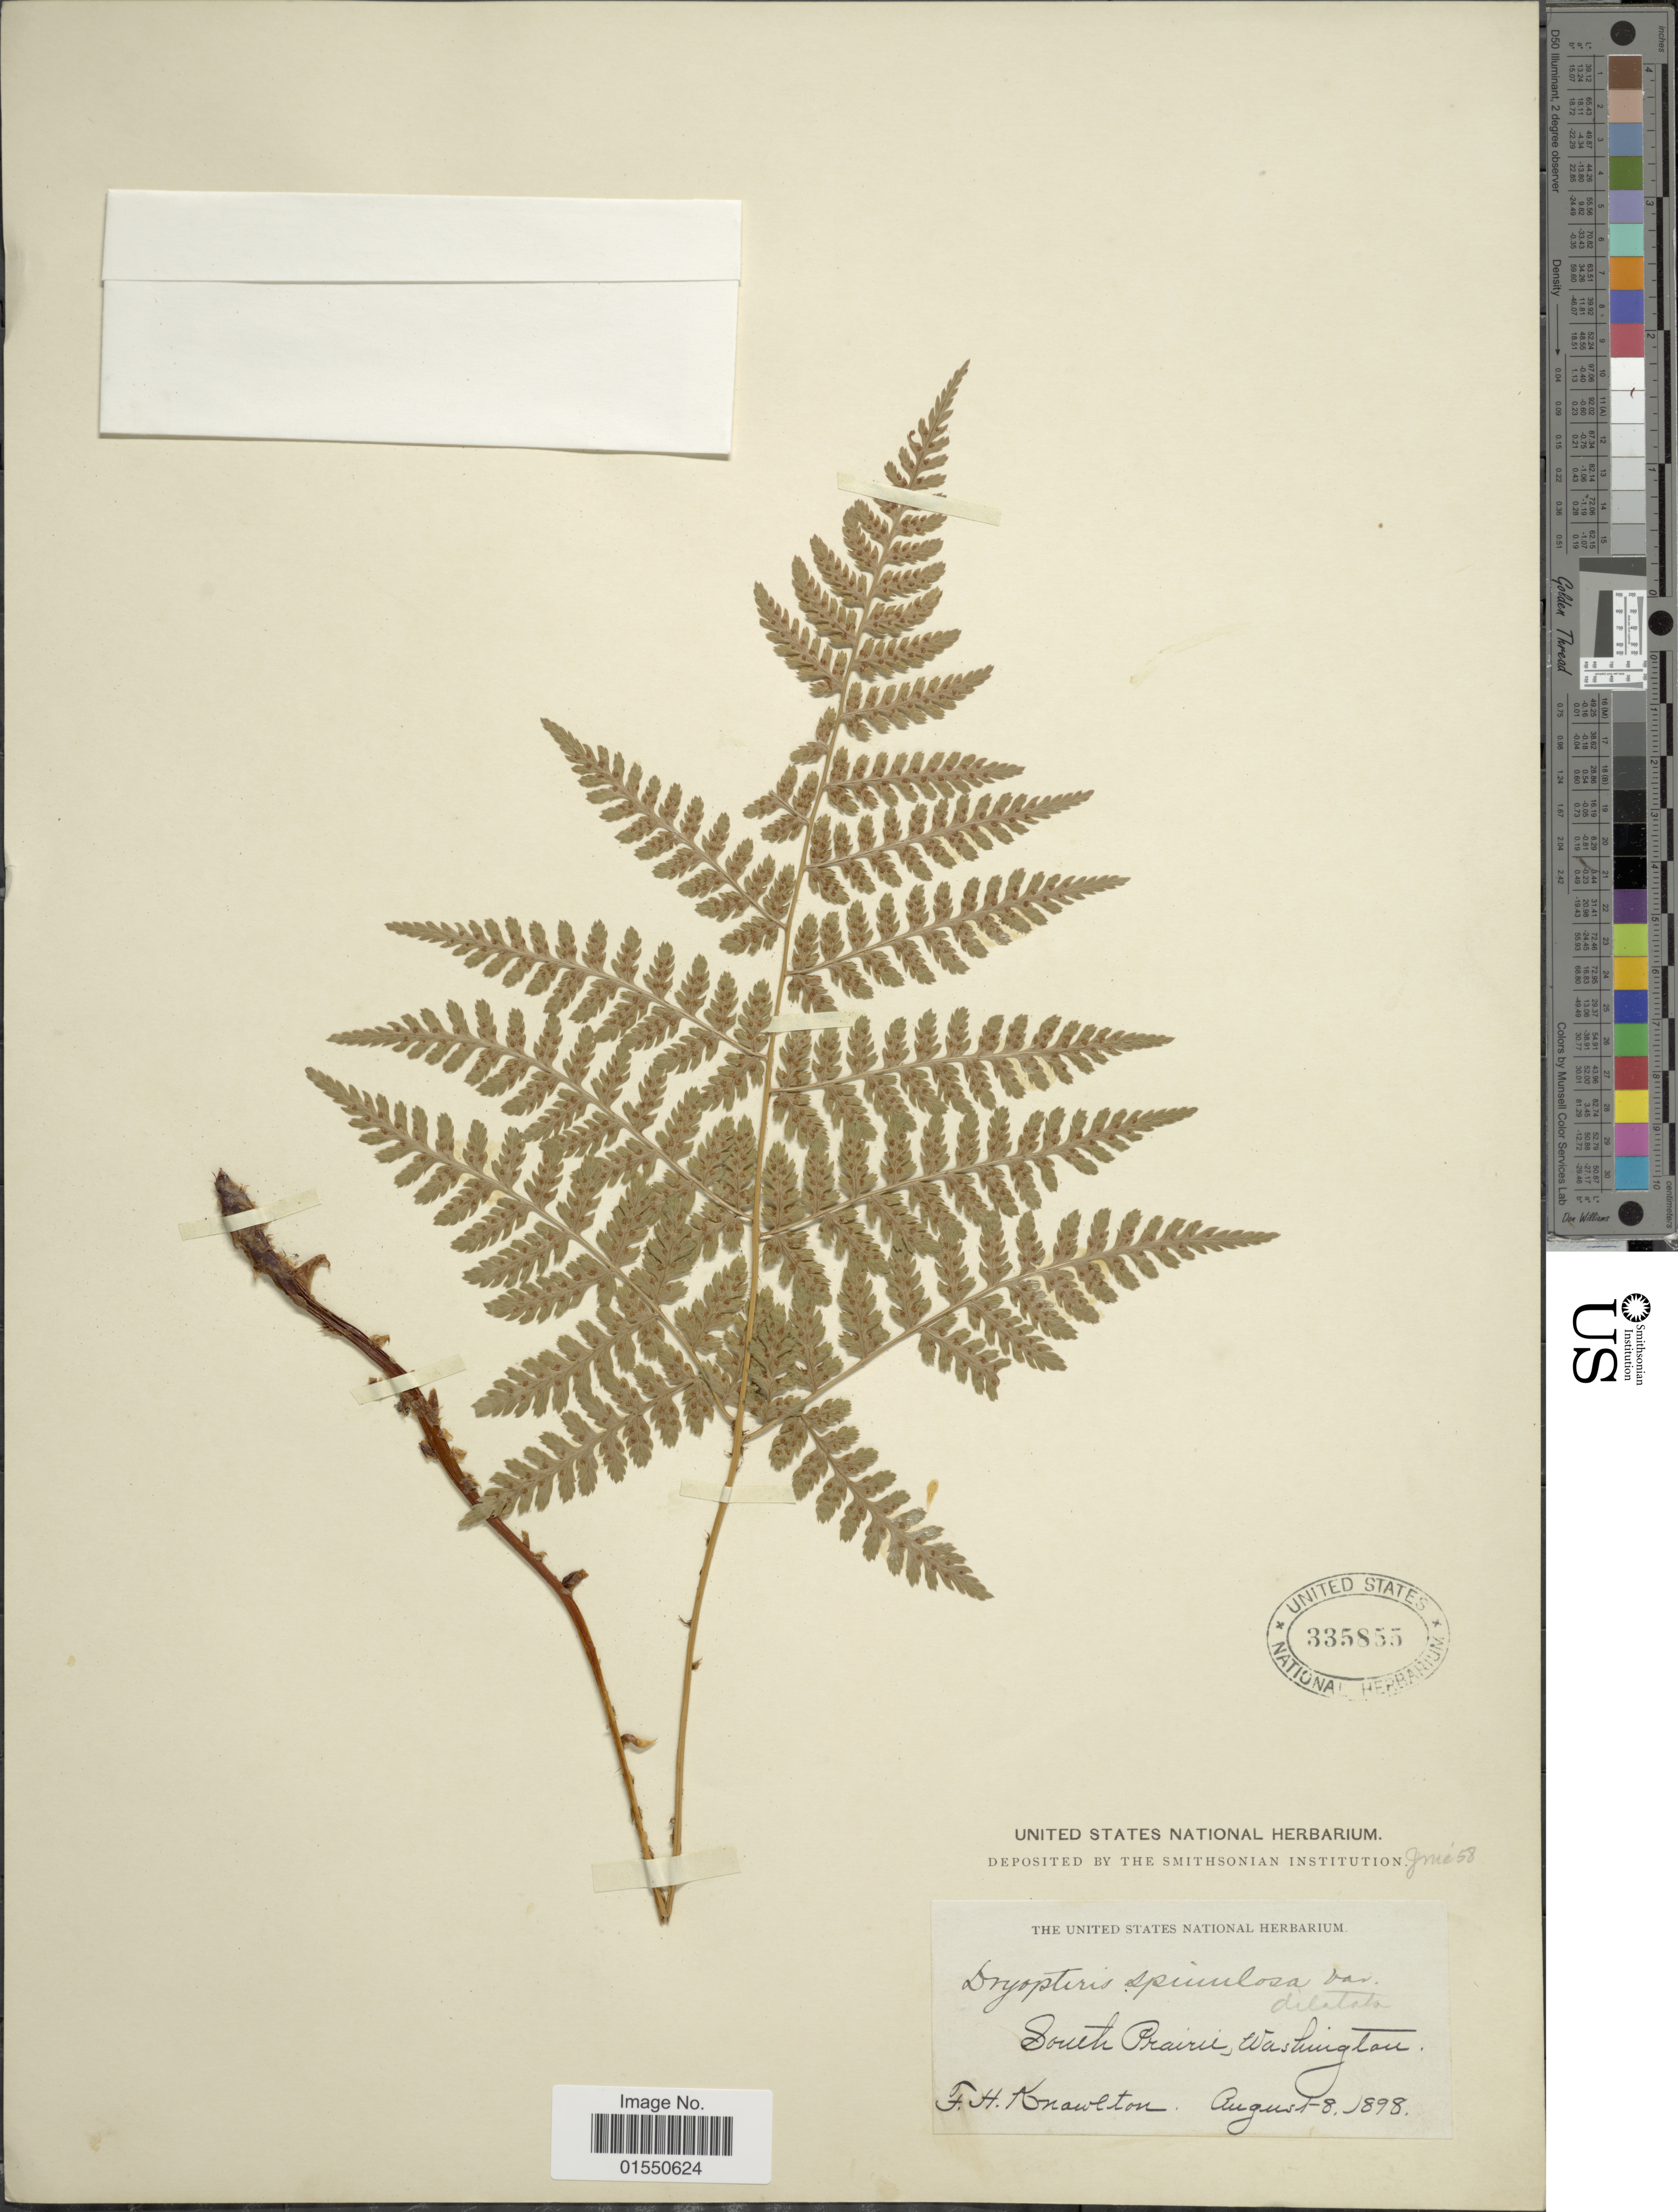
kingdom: Plantae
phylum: Tracheophyta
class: Polypodiopsida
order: Polypodiales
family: Dryopteridaceae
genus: Dryopteris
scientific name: Dryopteris expansa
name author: (C. Presl) Fraser-Jenk. & Jermy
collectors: F. H. Knowlton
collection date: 1898-08-18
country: United States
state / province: Washington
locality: South Prairie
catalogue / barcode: US 335855